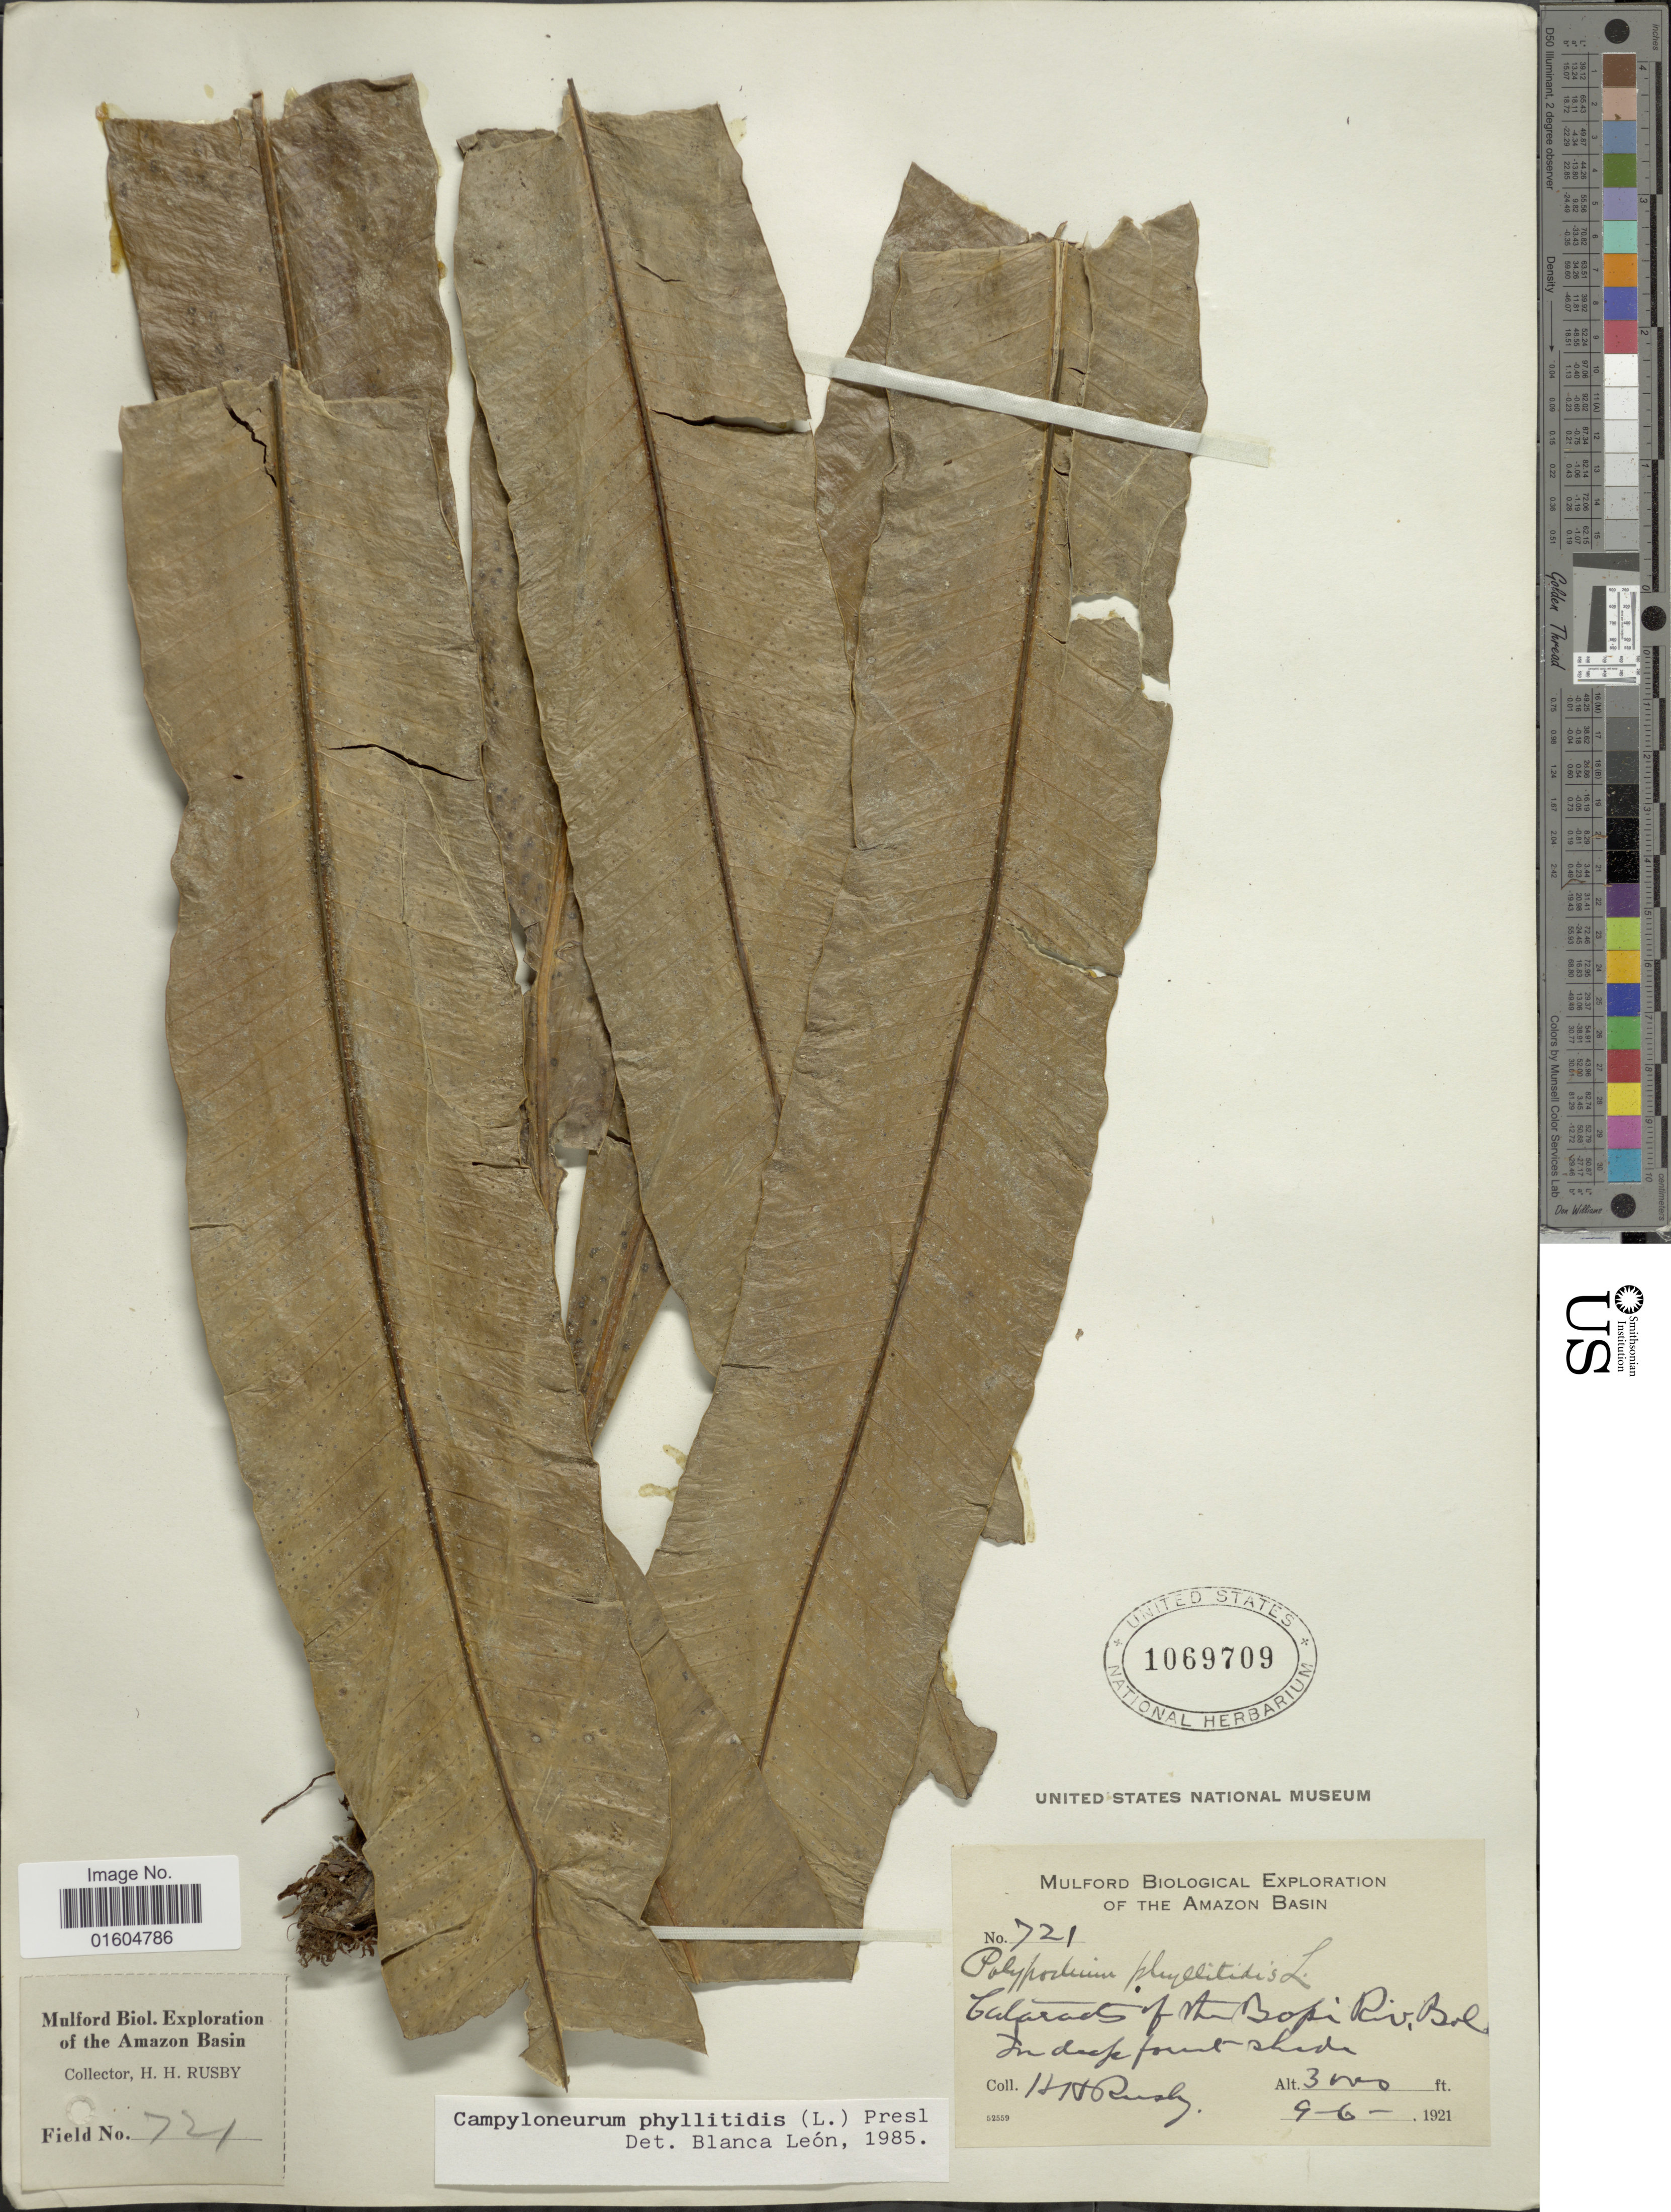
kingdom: Plantae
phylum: Tracheophyta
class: Polypodiopsida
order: Polypodiales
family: Polypodiaceae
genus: Campyloneurum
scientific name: Campyloneurum phyllitidis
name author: (L.) C. Presl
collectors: H. H. Rusby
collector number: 721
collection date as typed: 9-6-1921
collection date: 1921-09-06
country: Bolivia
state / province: La Paz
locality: Cataracts of the Bopi River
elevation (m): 914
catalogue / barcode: US 1069709